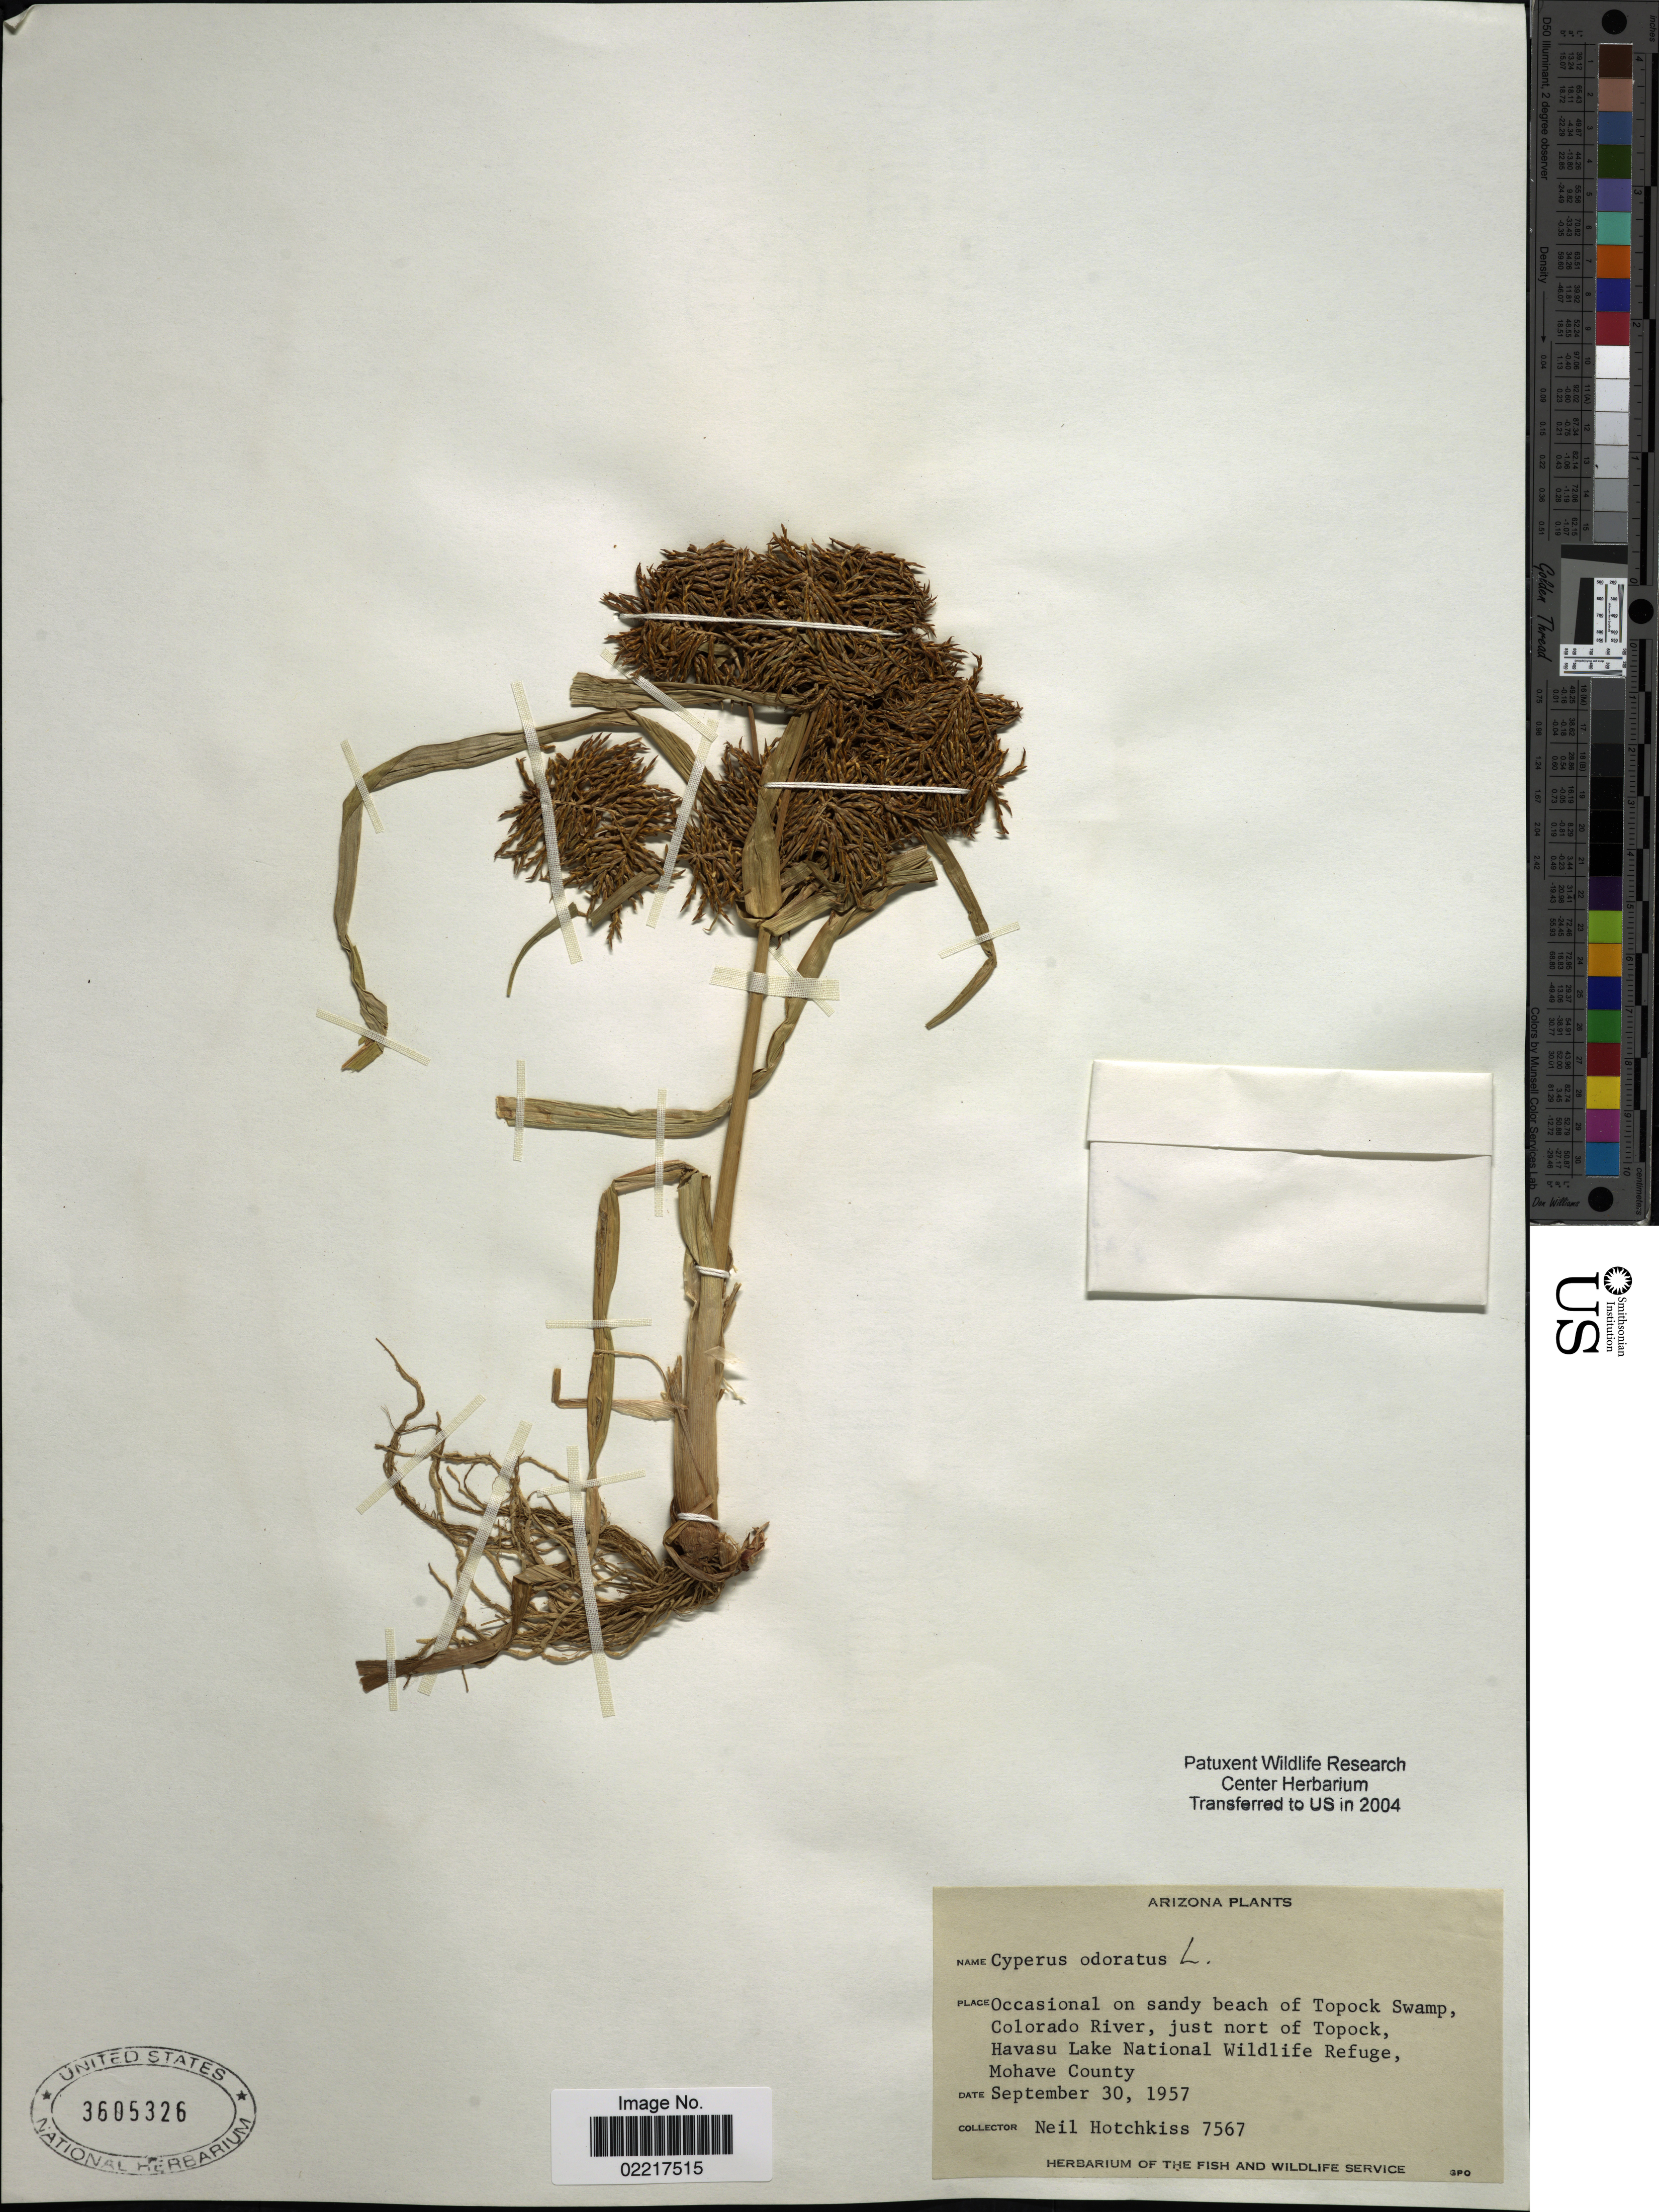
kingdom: Plantae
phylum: Tracheophyta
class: Liliopsida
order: Poales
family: Cyperaceae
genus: Cyperus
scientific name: Cyperus odoratus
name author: L.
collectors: N. Hotchkiss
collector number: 7567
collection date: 1957-09-30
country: United States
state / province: Arizona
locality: Occasional on sandy beach of Topock Swamp Colorado River, just nort of Topock, Havasu Lake National Wildlife Refuge, Mohave County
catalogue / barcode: US 3605326